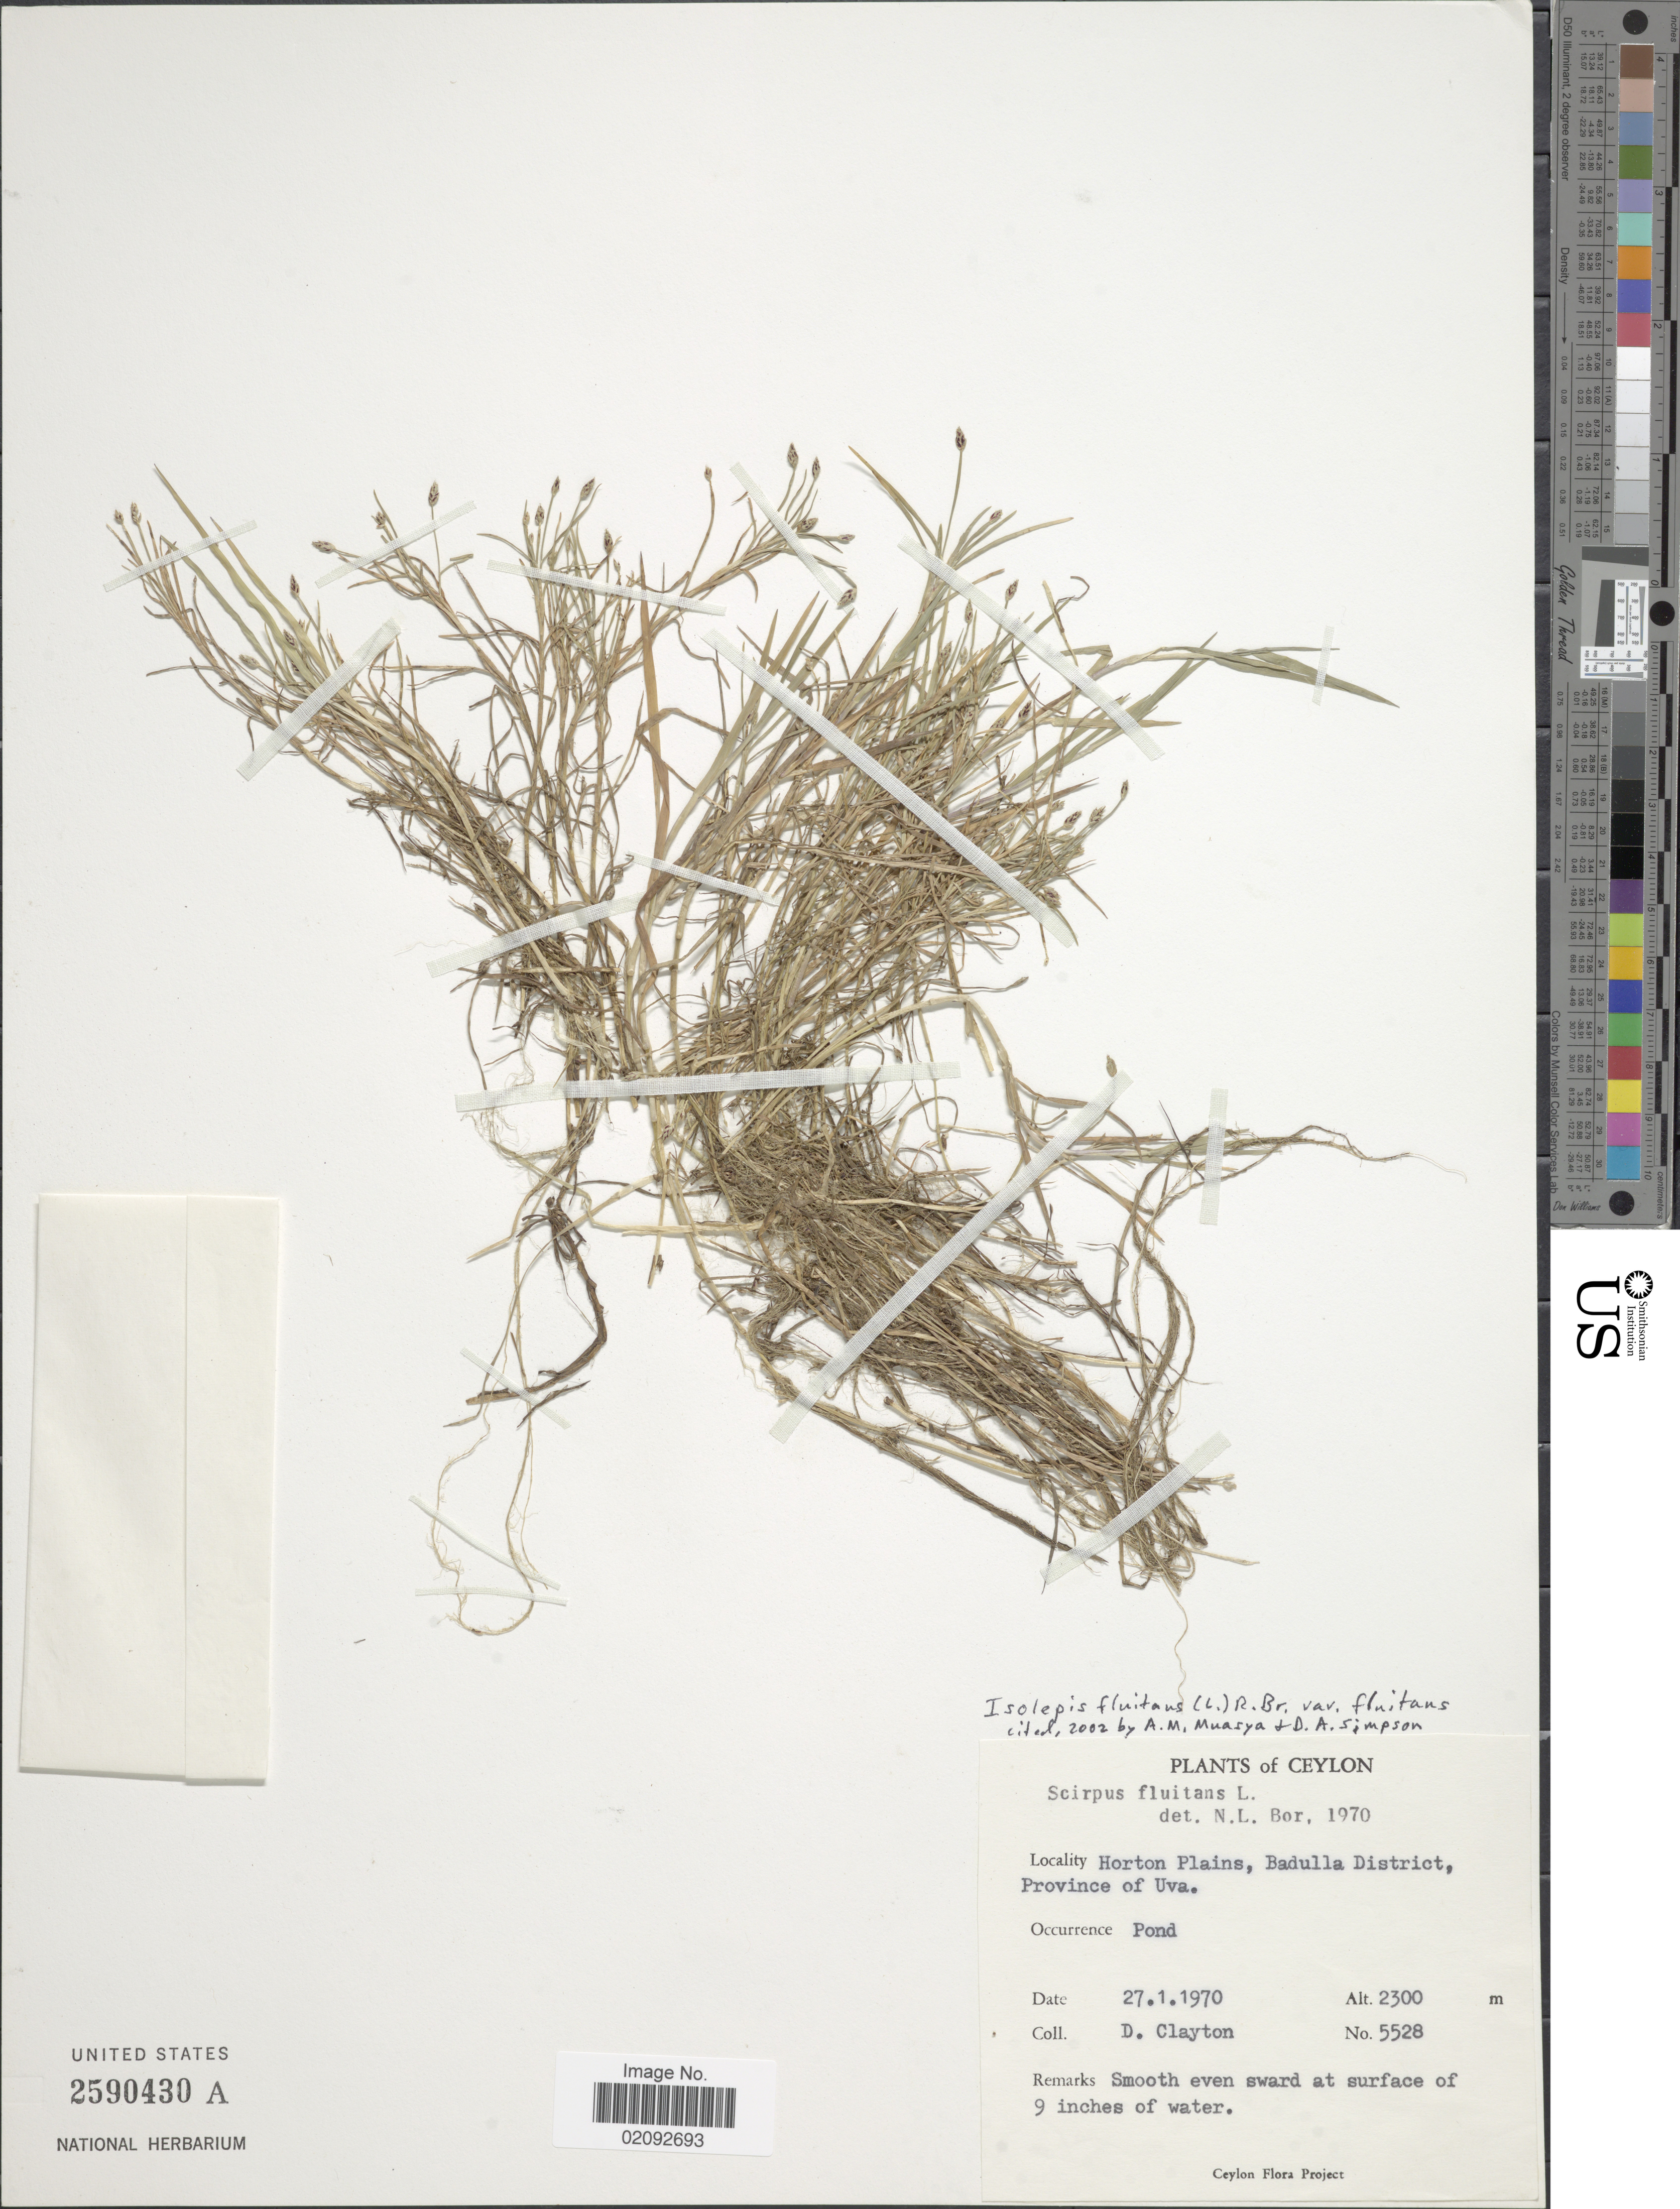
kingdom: Plantae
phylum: Tracheophyta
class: Liliopsida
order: Poales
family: Cyperaceae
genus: Isolepis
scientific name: Isolepis fluitans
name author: (L.) R. Br.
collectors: D. Clayton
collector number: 5528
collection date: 1970-01-27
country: Sri Lanka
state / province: Uva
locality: Ceylon, Horton Plains, Badulla District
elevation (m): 2300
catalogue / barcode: US 2590430A